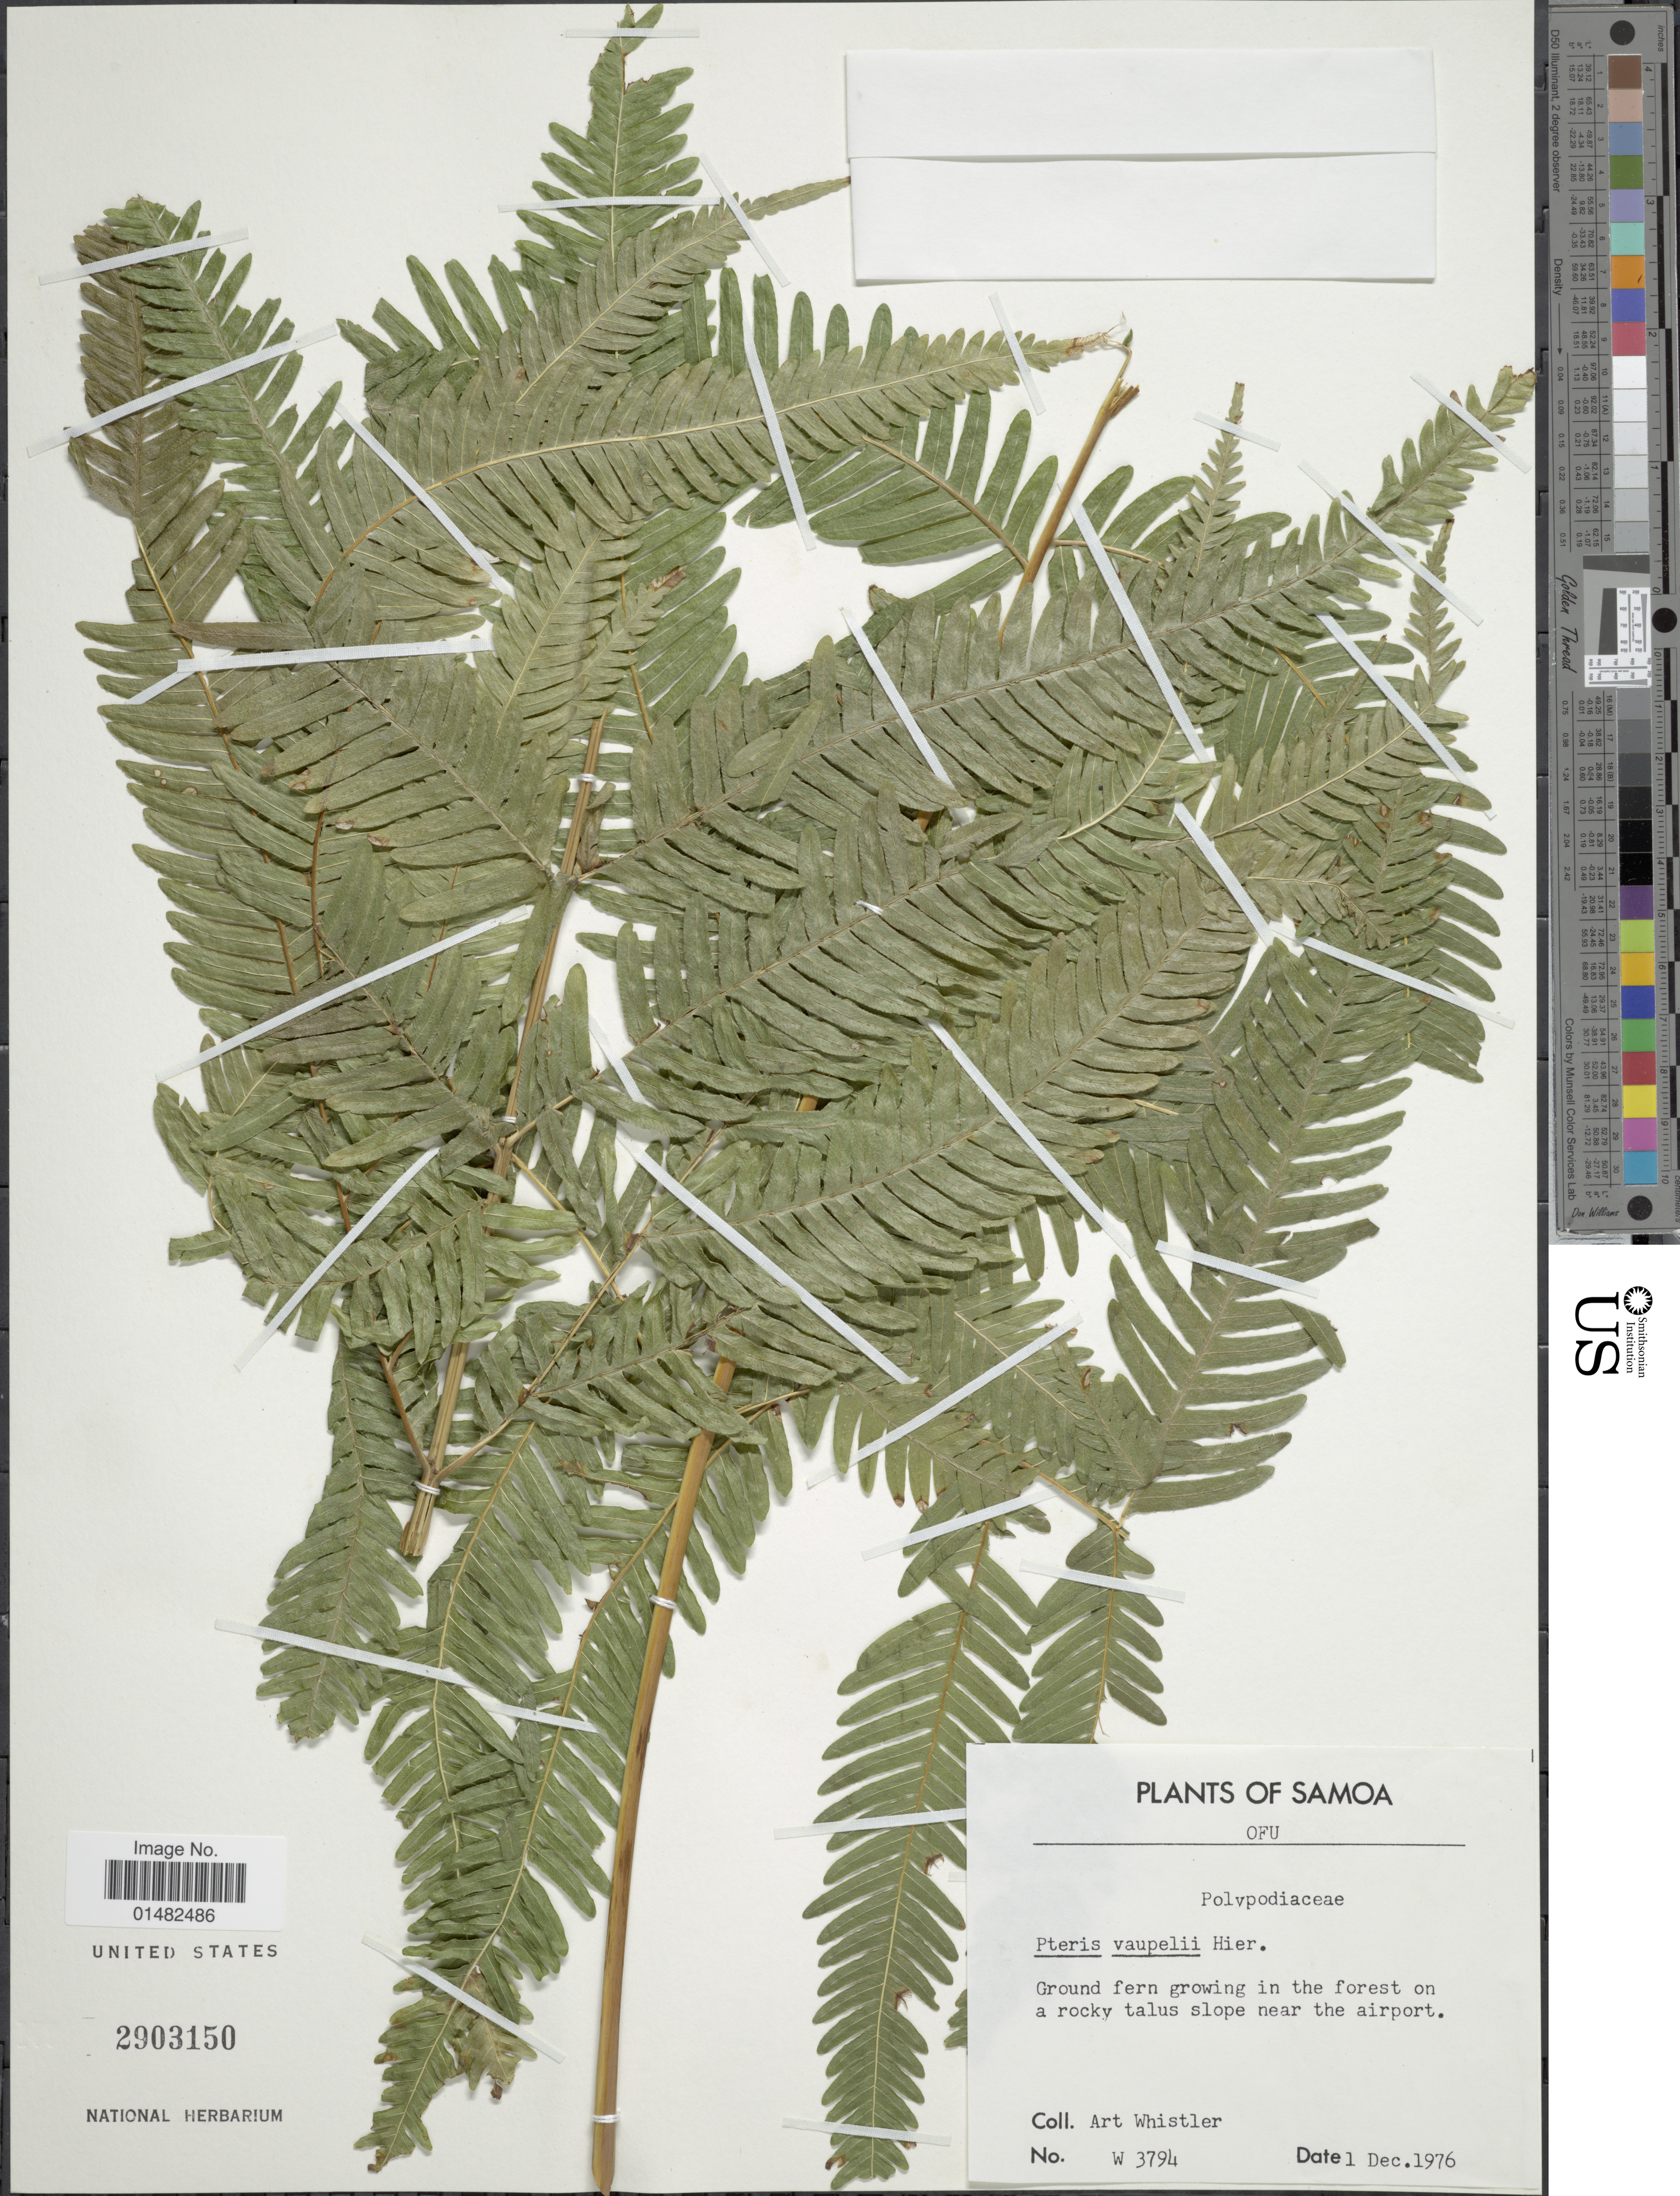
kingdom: Plantae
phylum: Tracheophyta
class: Polypodiopsida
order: Polypodiales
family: Pteridaceae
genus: Pteris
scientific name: Pteris vaupelii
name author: Hieron.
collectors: A. Whistler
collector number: W 3794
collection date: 1976-12-01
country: American Samoa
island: Ofu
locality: Samoa, Ofu, ground fern growing in the forest on a rocky talus slope near the airport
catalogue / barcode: US 2903150